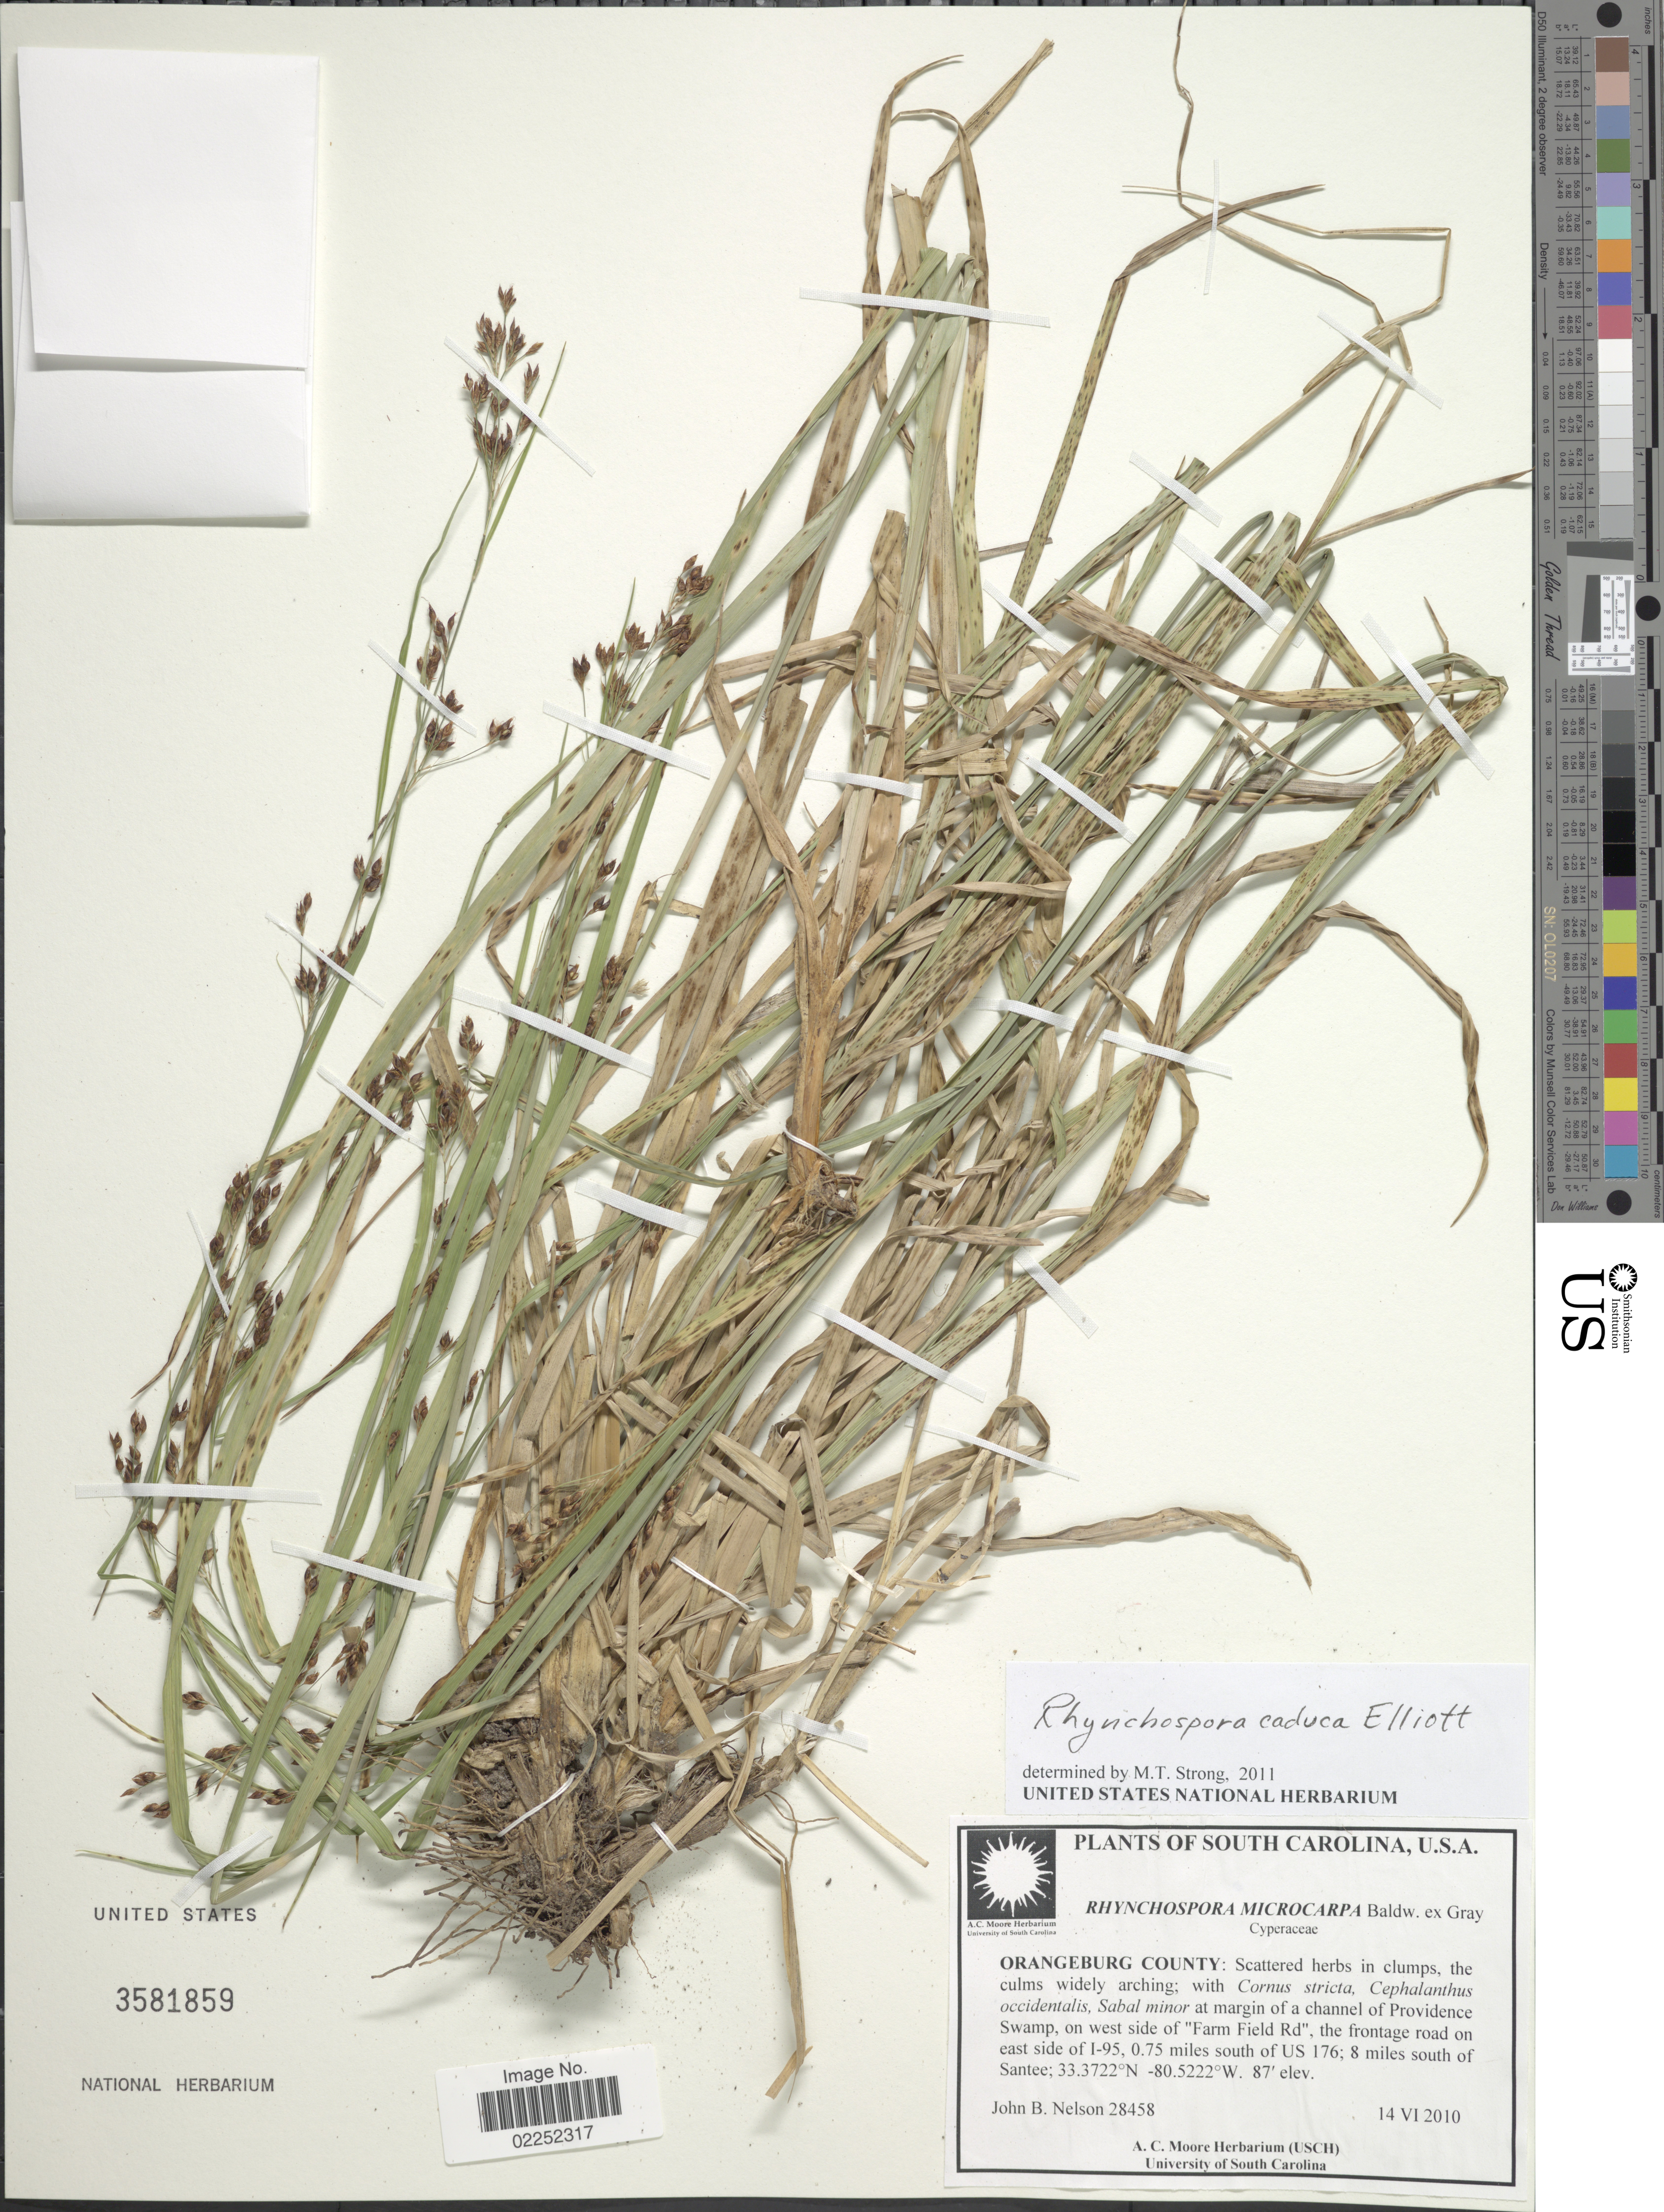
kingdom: Plantae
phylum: Tracheophyta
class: Liliopsida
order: Poales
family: Cyperaceae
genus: Rhynchospora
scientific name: Rhynchospora caduca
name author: Elliott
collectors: J. B. Nelson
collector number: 28458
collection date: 2010-06-14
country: United States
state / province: South Carolina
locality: Orangeburg County: at margin of a channel of Providence Swamp, on west side of 'Farm Field Rd,' the frontage road on east side of I-95, 0.75 miles south of US 176; 8 miles south of Santee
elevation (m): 27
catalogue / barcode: US 3581859